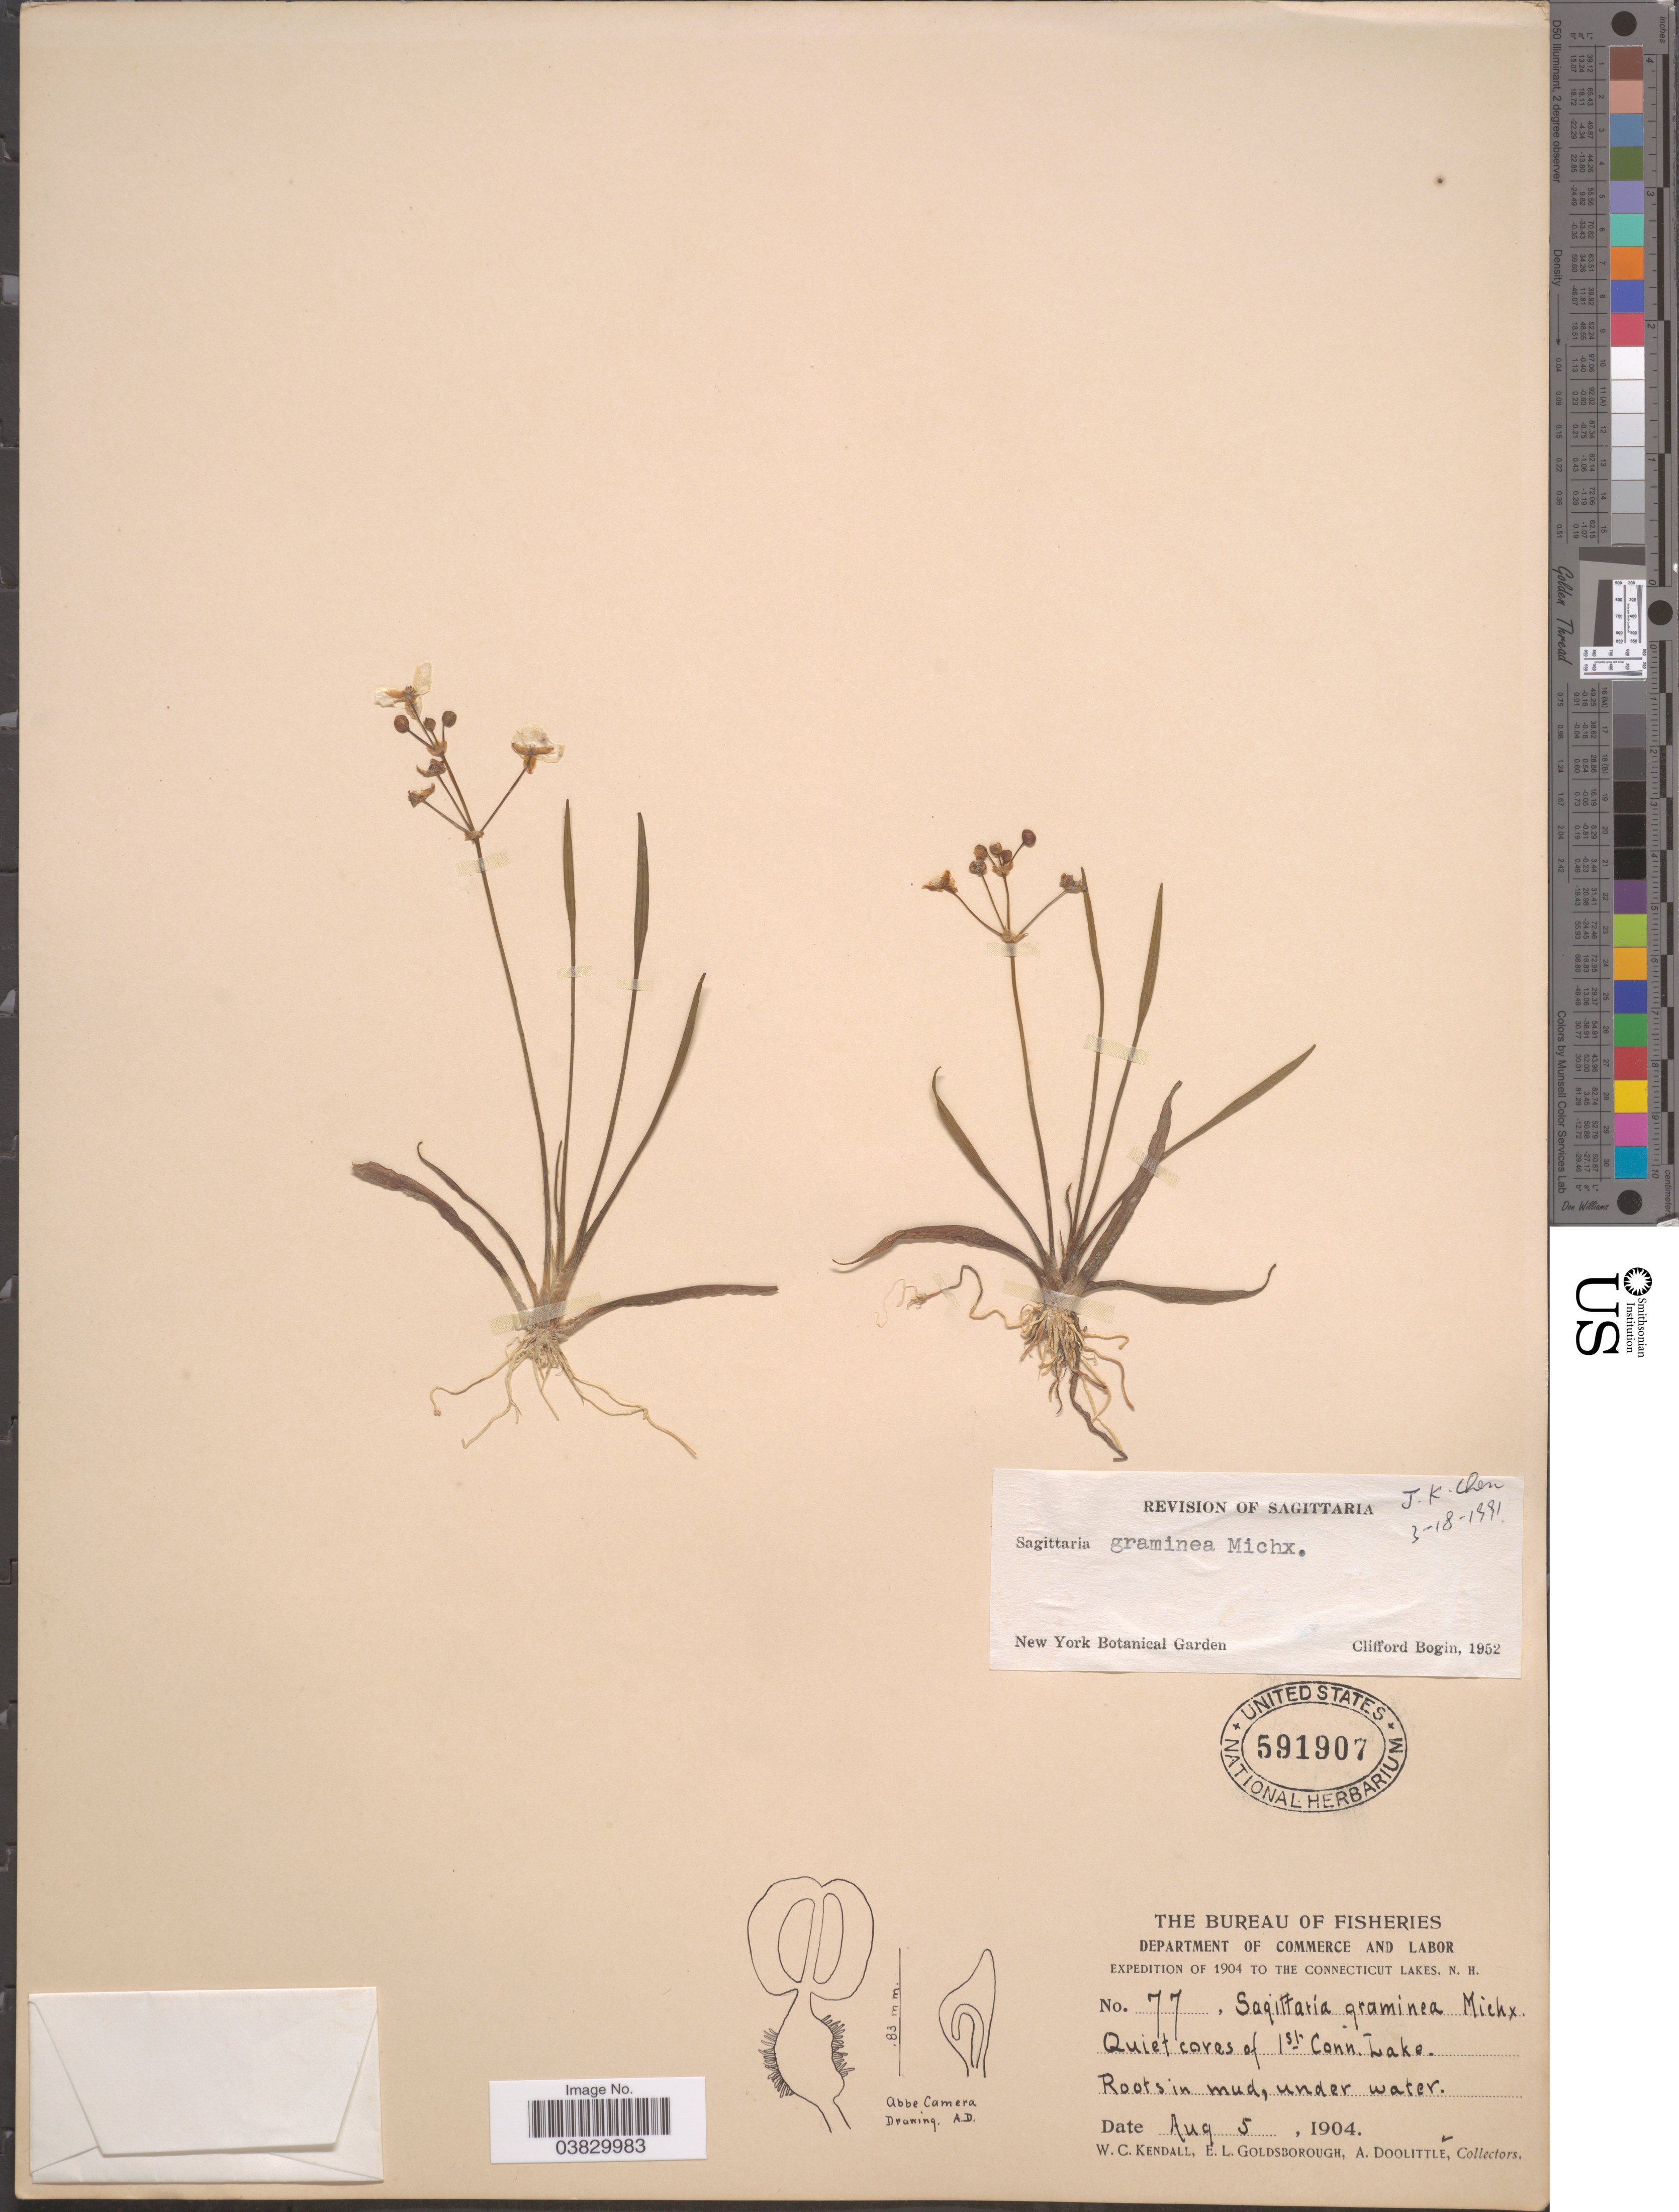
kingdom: Plantae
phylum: Tracheophyta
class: Liliopsida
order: Alismatales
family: Alismataceae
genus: Sagittaria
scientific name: Sagittaria graminea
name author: Michx.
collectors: W. Kendall, E. Goldsborough & A. Doolittle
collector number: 77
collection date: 1904-08-05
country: United States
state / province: New Hampshire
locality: The Connecticut Lakes. Quiet cores of 1st Conn. Lake.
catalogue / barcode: US 591907